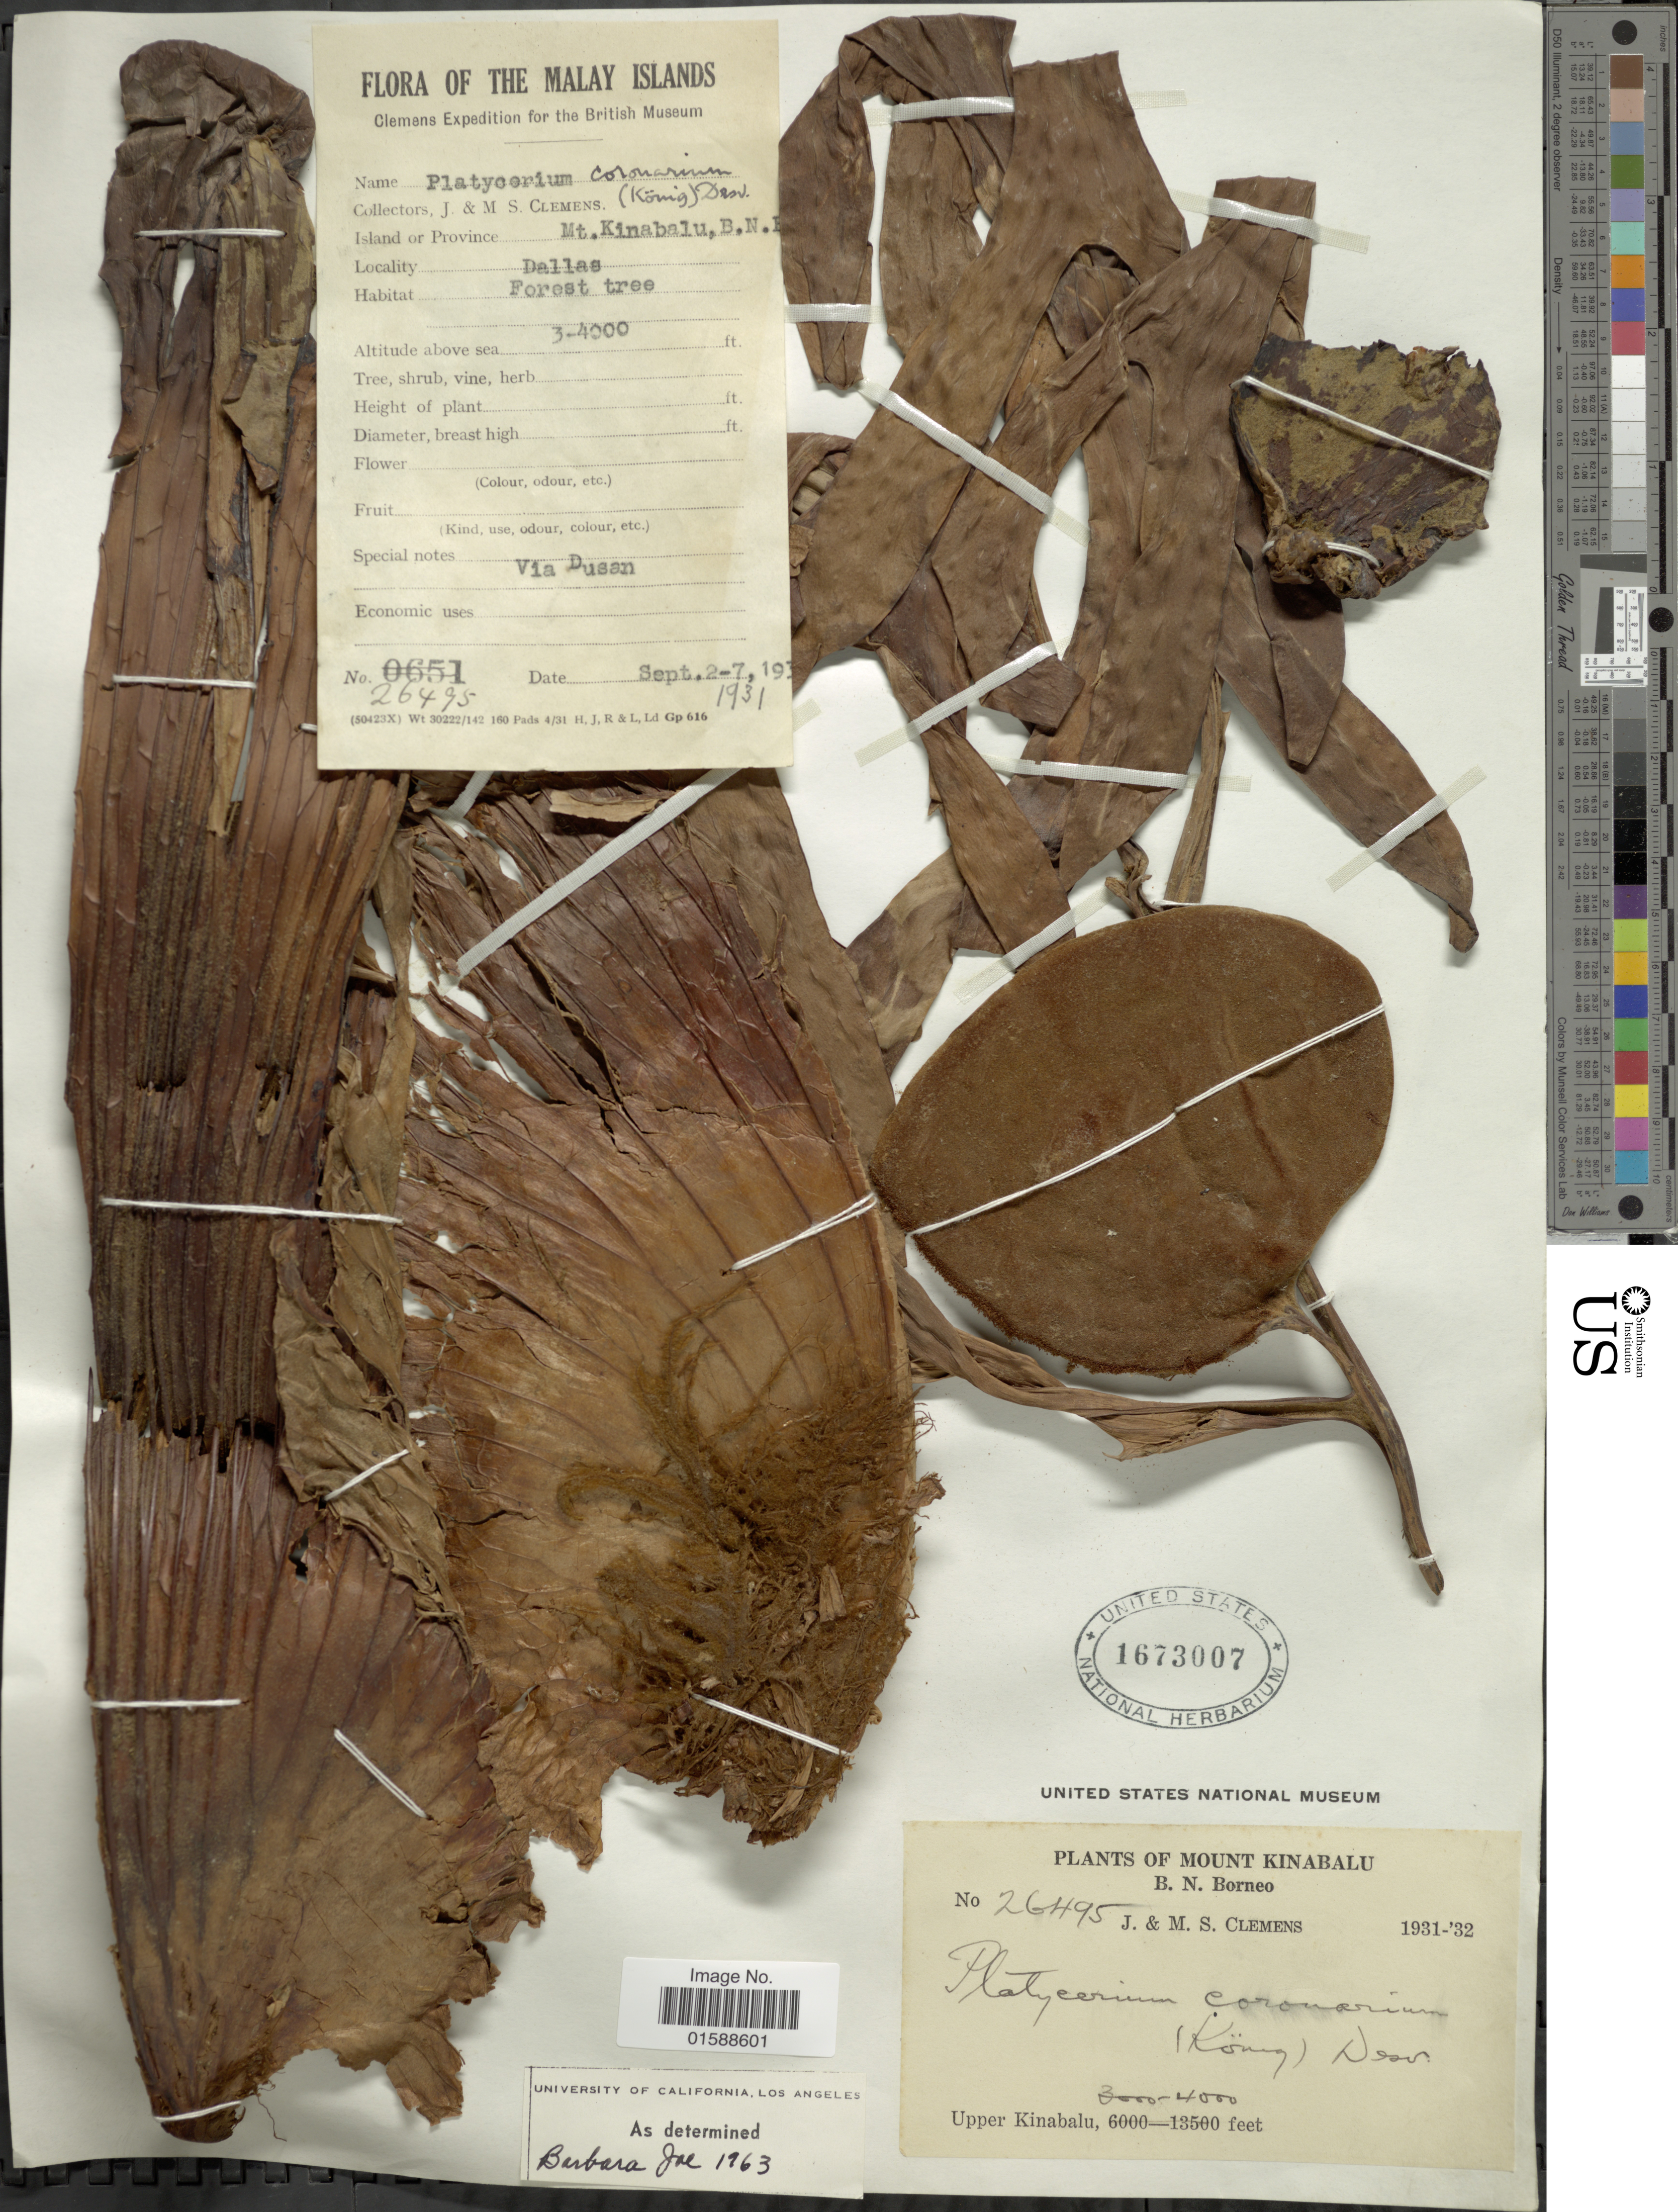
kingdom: Plantae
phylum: Tracheophyta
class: Polypodiopsida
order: Polypodiales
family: Polypodiaceae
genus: Platycerium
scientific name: Platycerium coronarium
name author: (K.D. Koenig ex O.F. Müll.) Desv.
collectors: J. Clemens & M. S. Clemens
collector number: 26495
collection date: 1931-09-02/1931-09-07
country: Malaysia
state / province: Sabah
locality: Malay Islands. Mt. Kinabalu, B. N. Borneo. Dallas. Upper Kinabalu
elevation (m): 914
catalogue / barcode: US 1673007